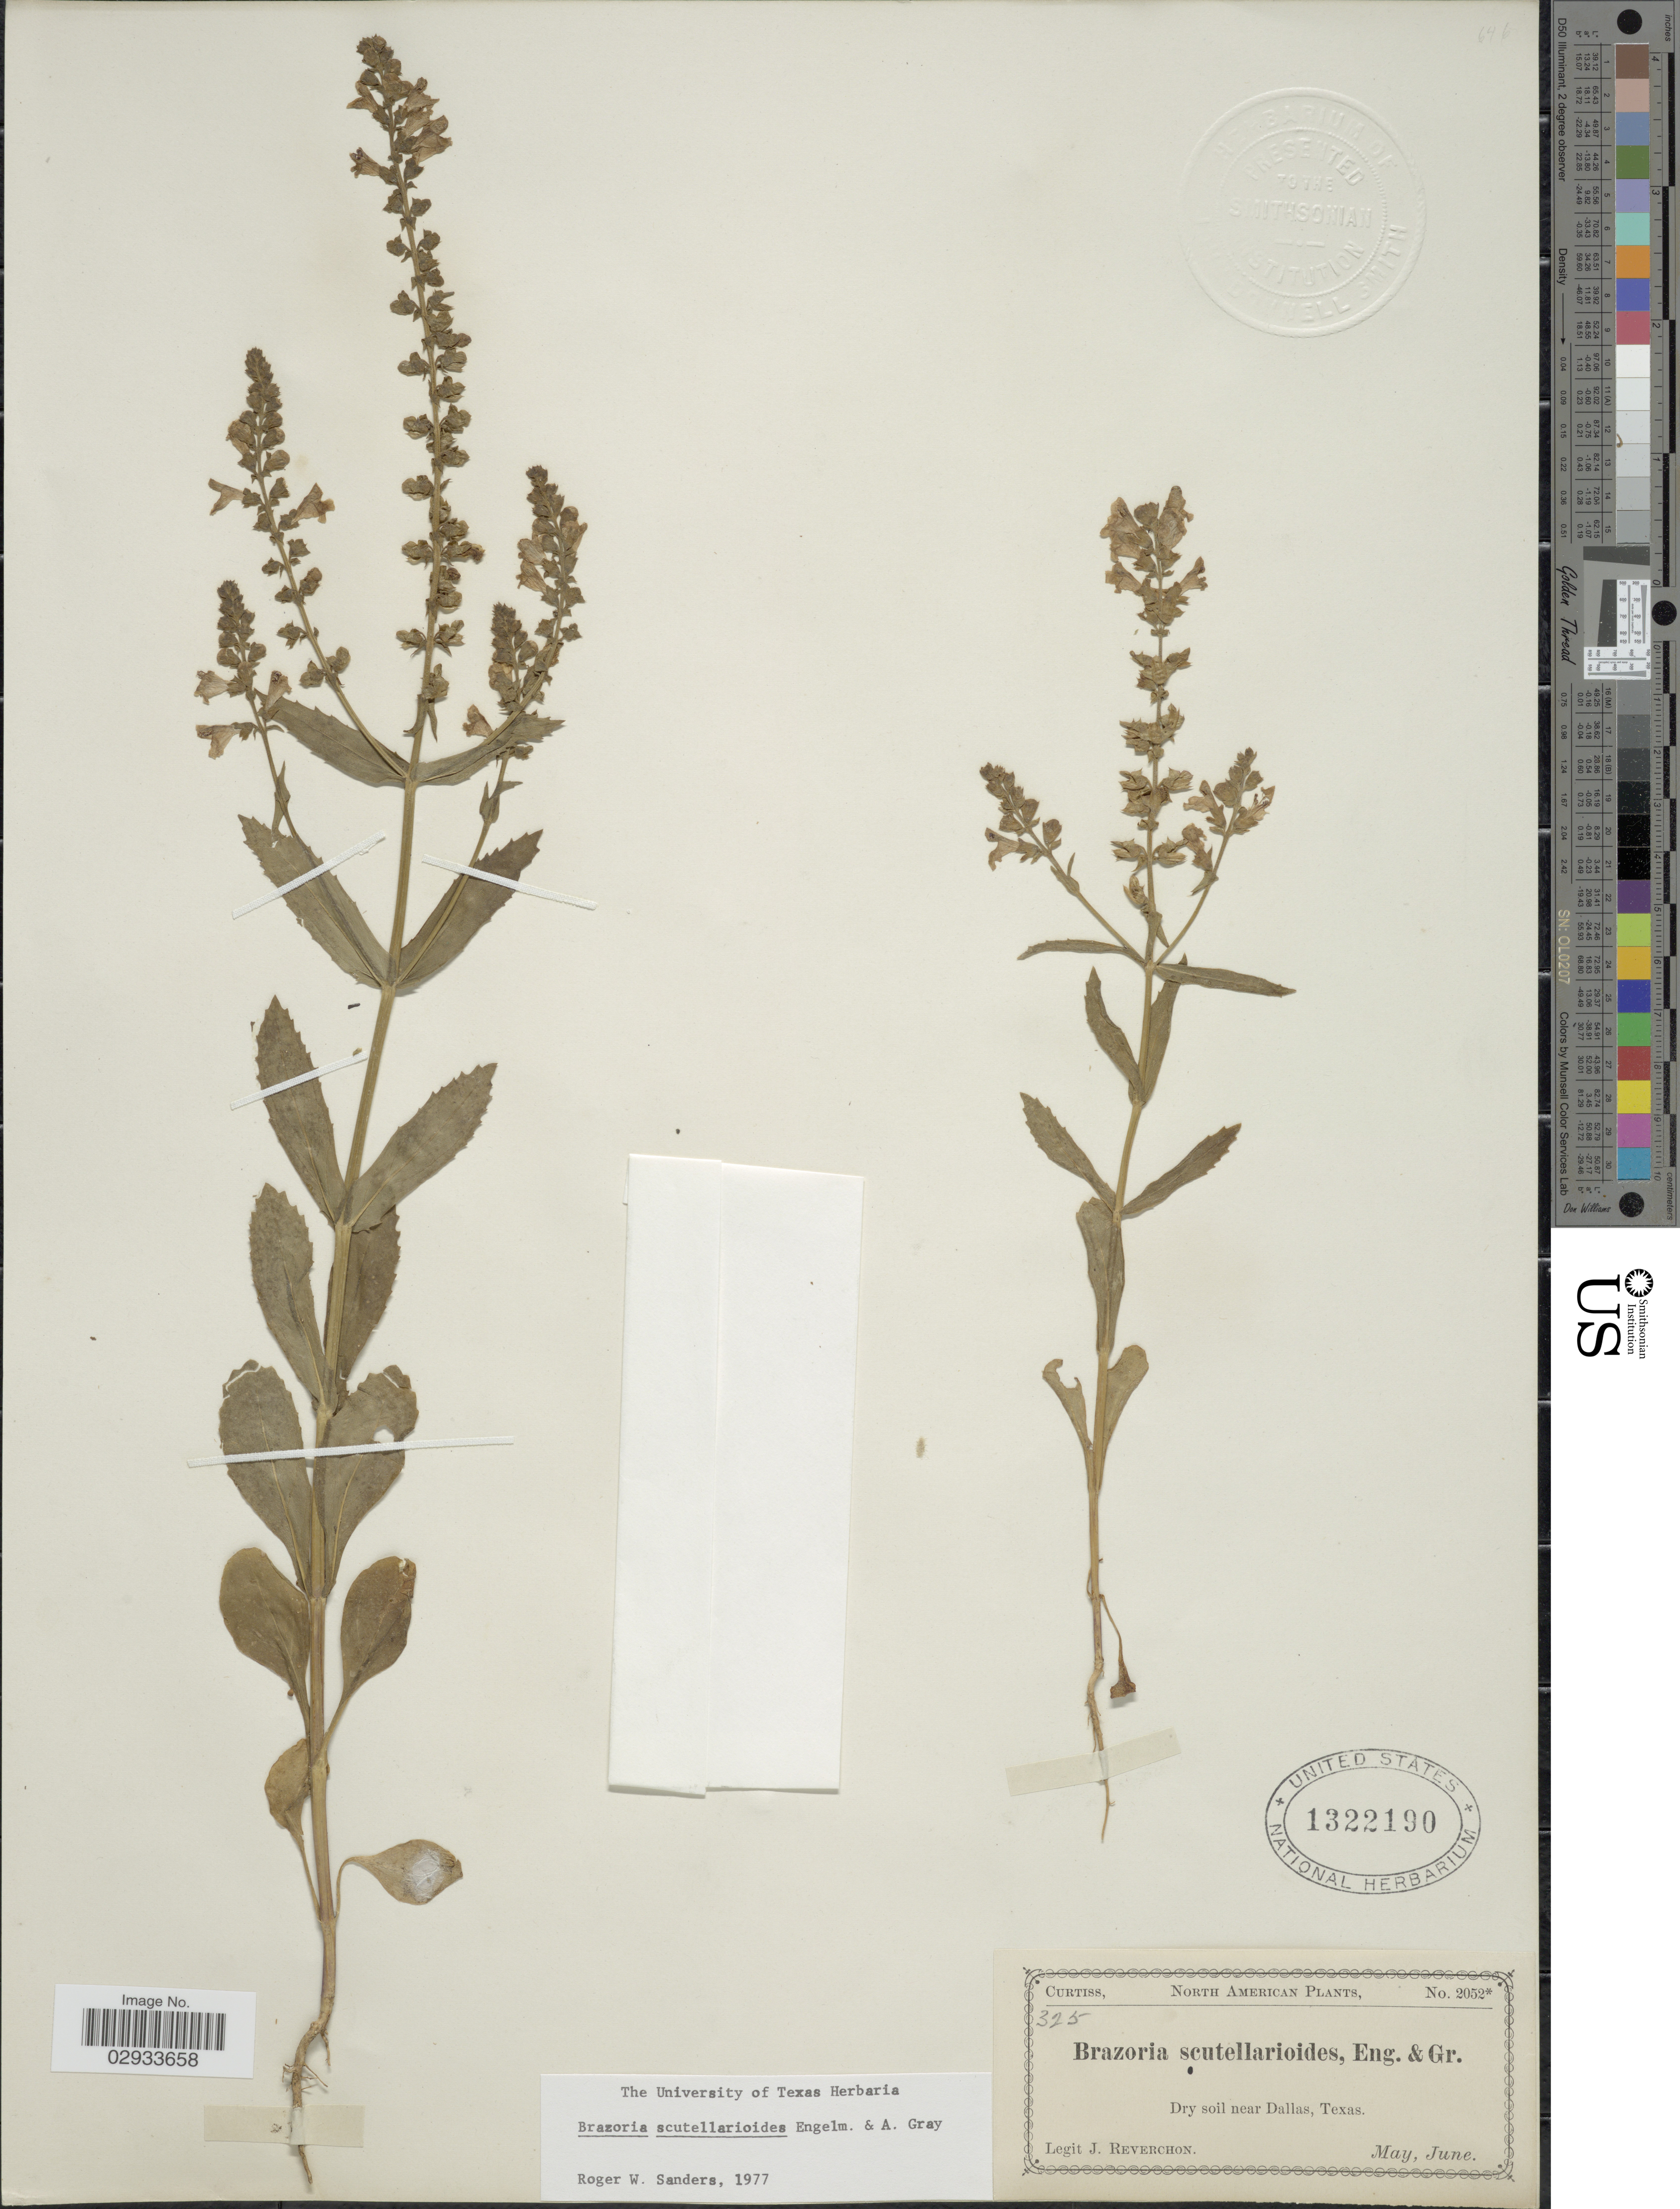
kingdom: Plantae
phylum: Tracheophyta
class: Magnoliopsida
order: Lamiales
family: Lamiaceae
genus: Brazoria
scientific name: Brazoria scutellarioides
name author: Engelm. & A. Gray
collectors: J. Reverchon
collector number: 325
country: United States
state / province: Texas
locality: Dry soil near Dallas, Texas.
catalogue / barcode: US 1322190